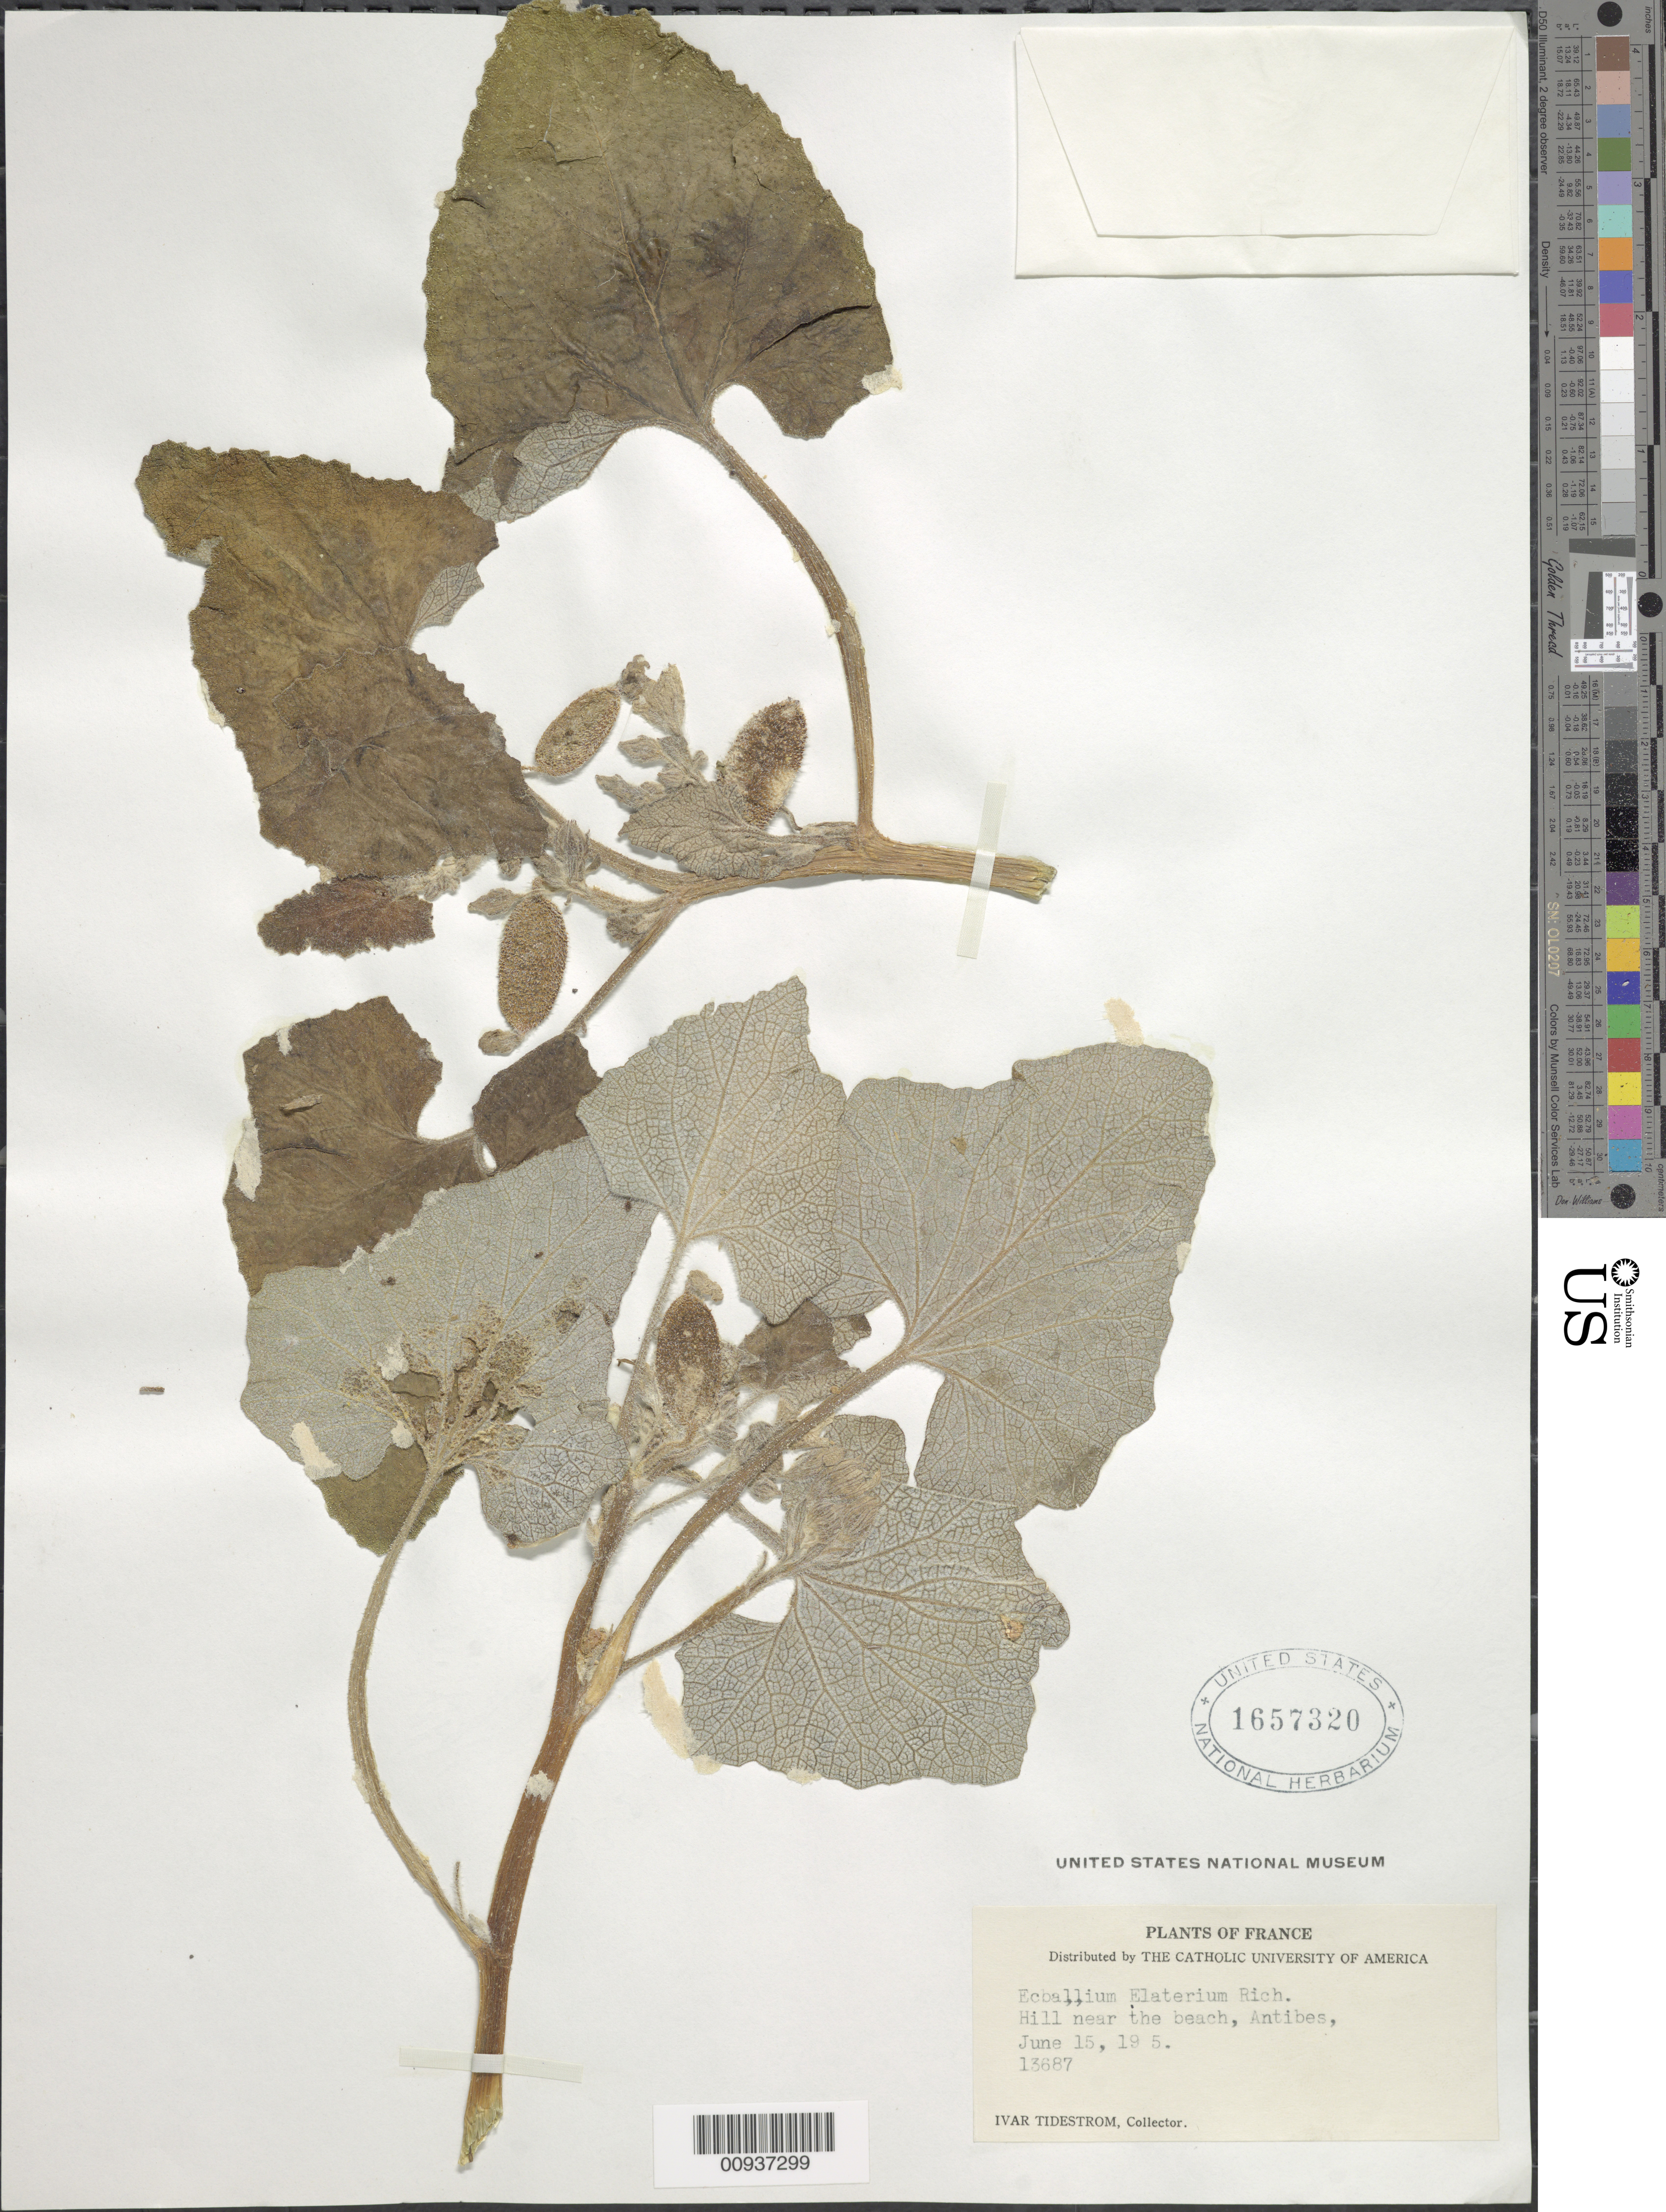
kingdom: Plantae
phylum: Tracheophyta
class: Magnoliopsida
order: Cucurbitales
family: Cucurbitaceae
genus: Ecballium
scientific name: Ecballium elaterium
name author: (L.) A. Rich.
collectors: I. F. Tidestrom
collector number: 13687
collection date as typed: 15 Jun 19-5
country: France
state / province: Provence-Alpes-Côte d'Azur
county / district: Alpes Maritimes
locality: Hill near the beach, Antibes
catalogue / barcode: US 1657320